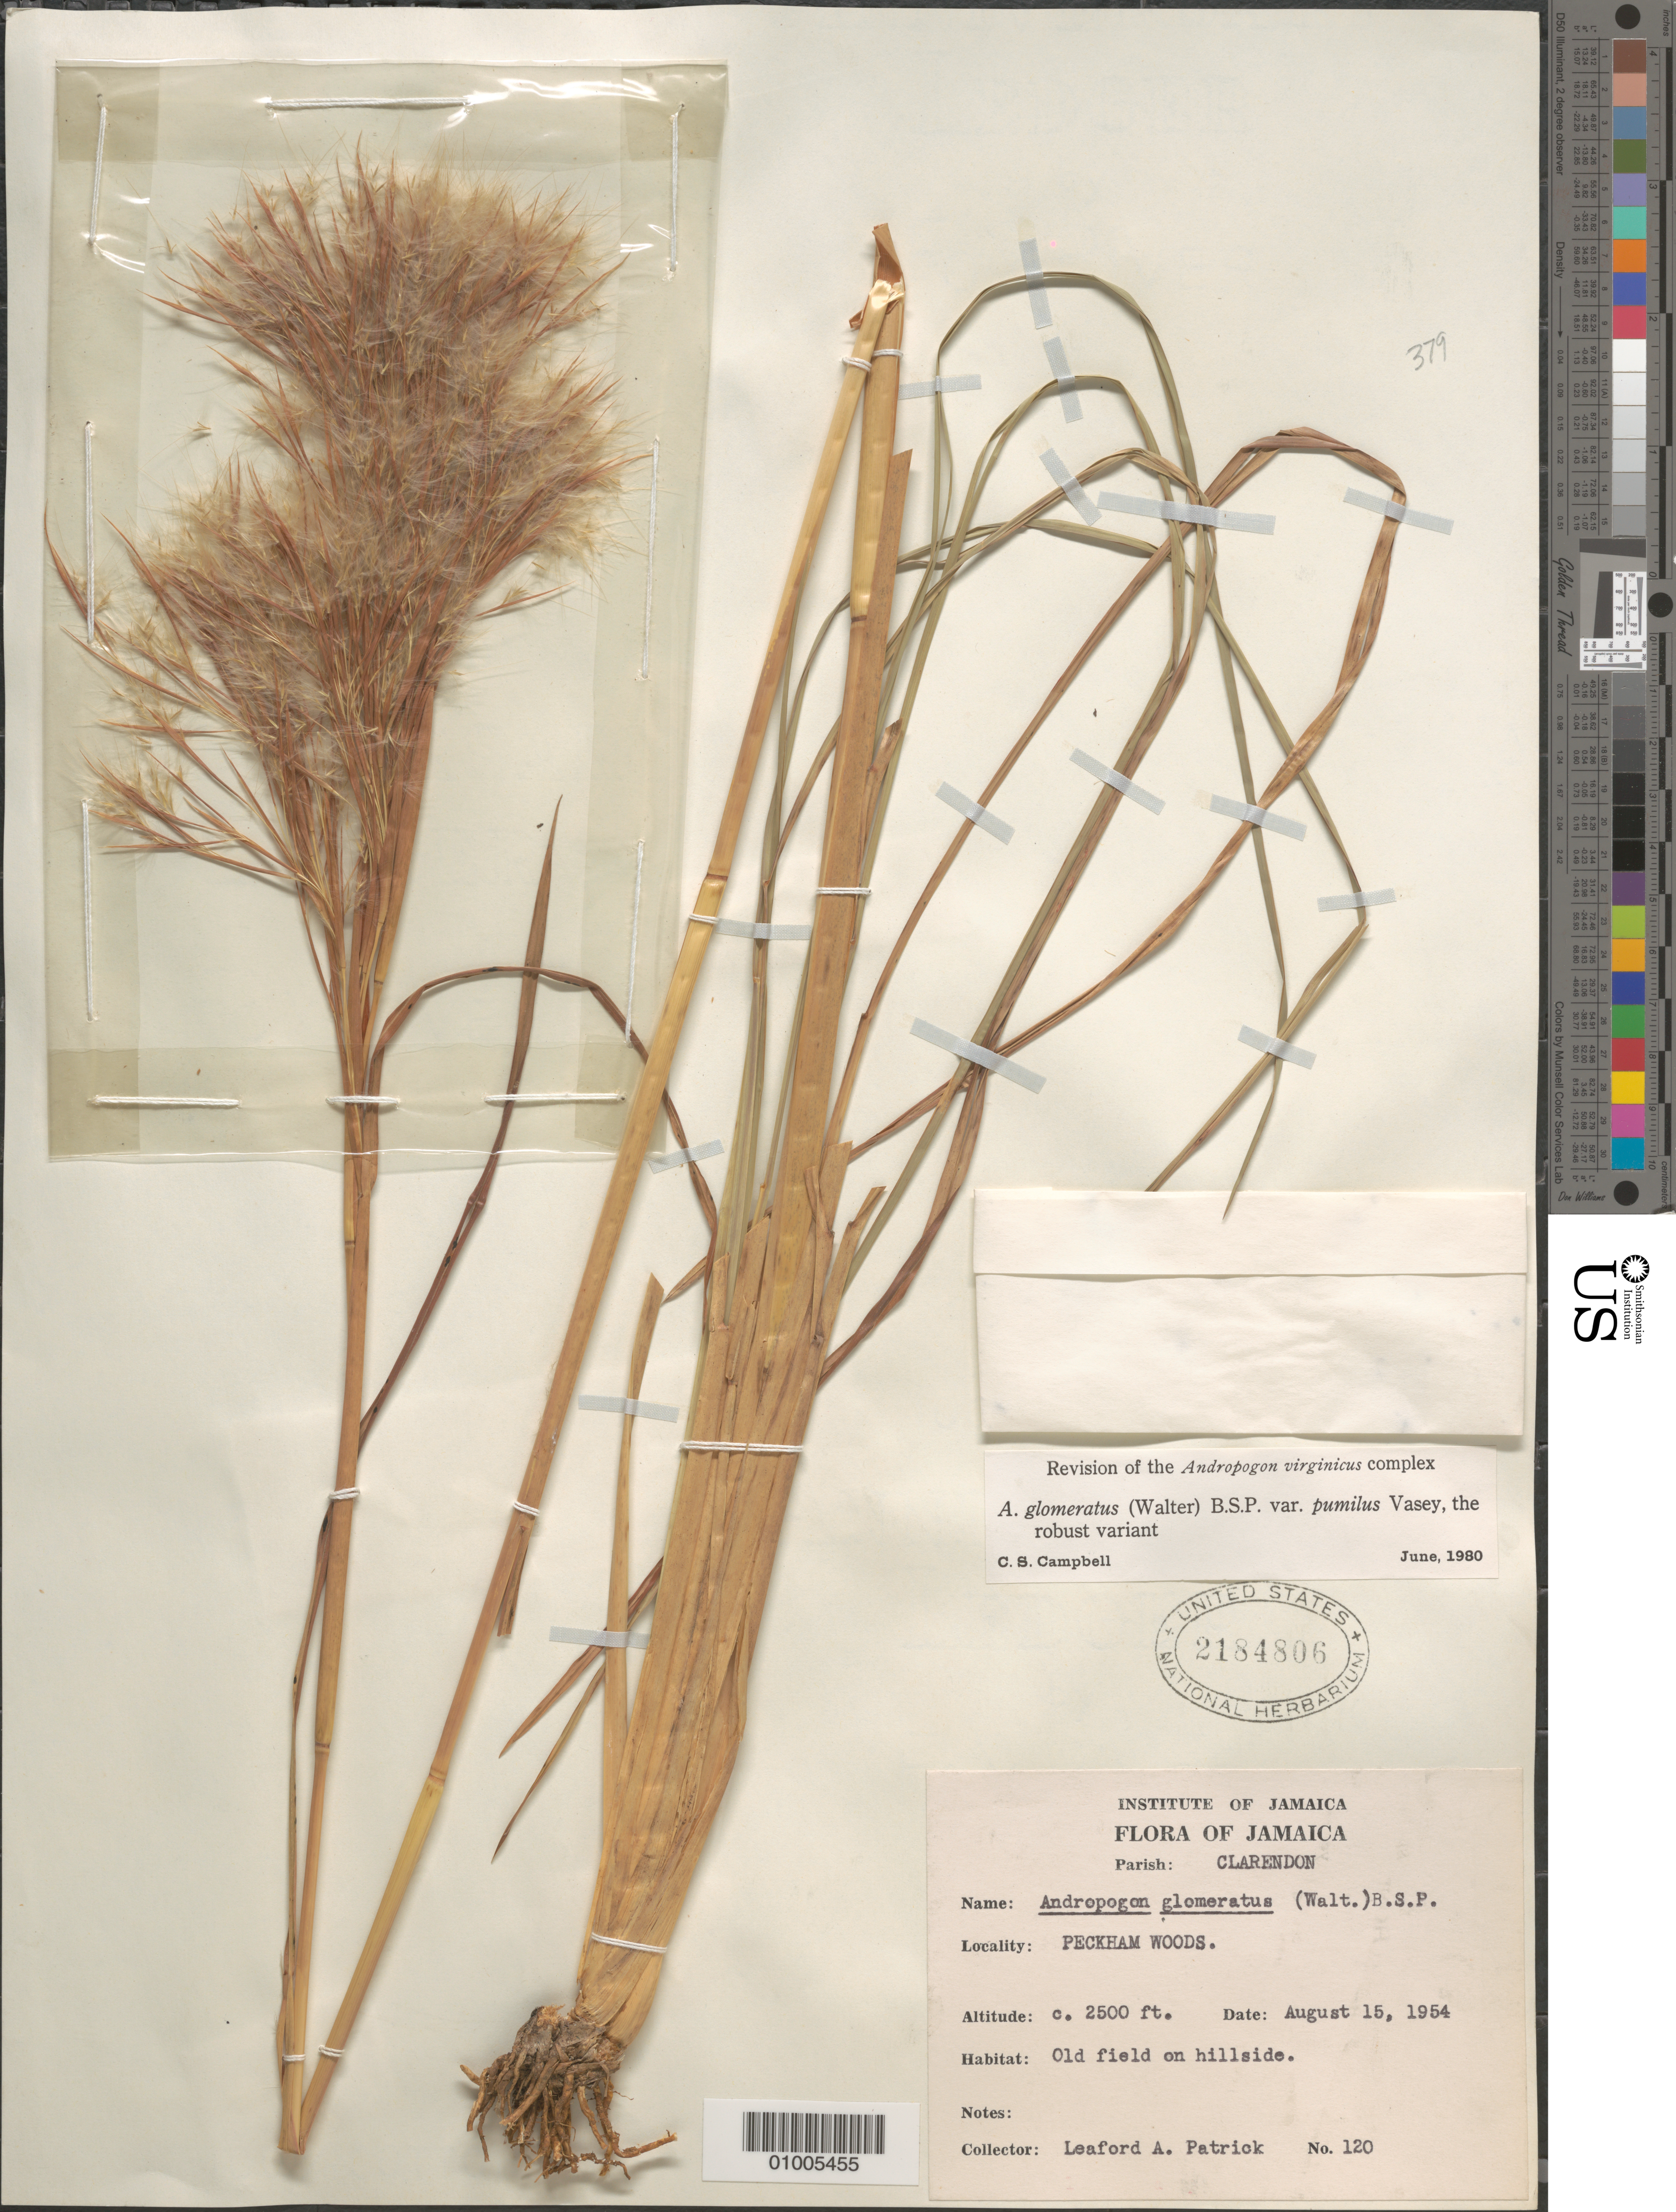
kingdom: Plantae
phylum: Tracheophyta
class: Liliopsida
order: Poales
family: Poaceae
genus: Andropogon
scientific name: Andropogon glomeratus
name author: (Walter) Britton, Stearns & Poggenb.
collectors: L. Patrick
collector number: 120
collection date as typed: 15 Aug 1954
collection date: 1954-08-15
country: Jamaica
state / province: Clarendon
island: Jamaica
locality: Old field on hillside. Peckham Woods.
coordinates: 0 N, 0 E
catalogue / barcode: US 2184806